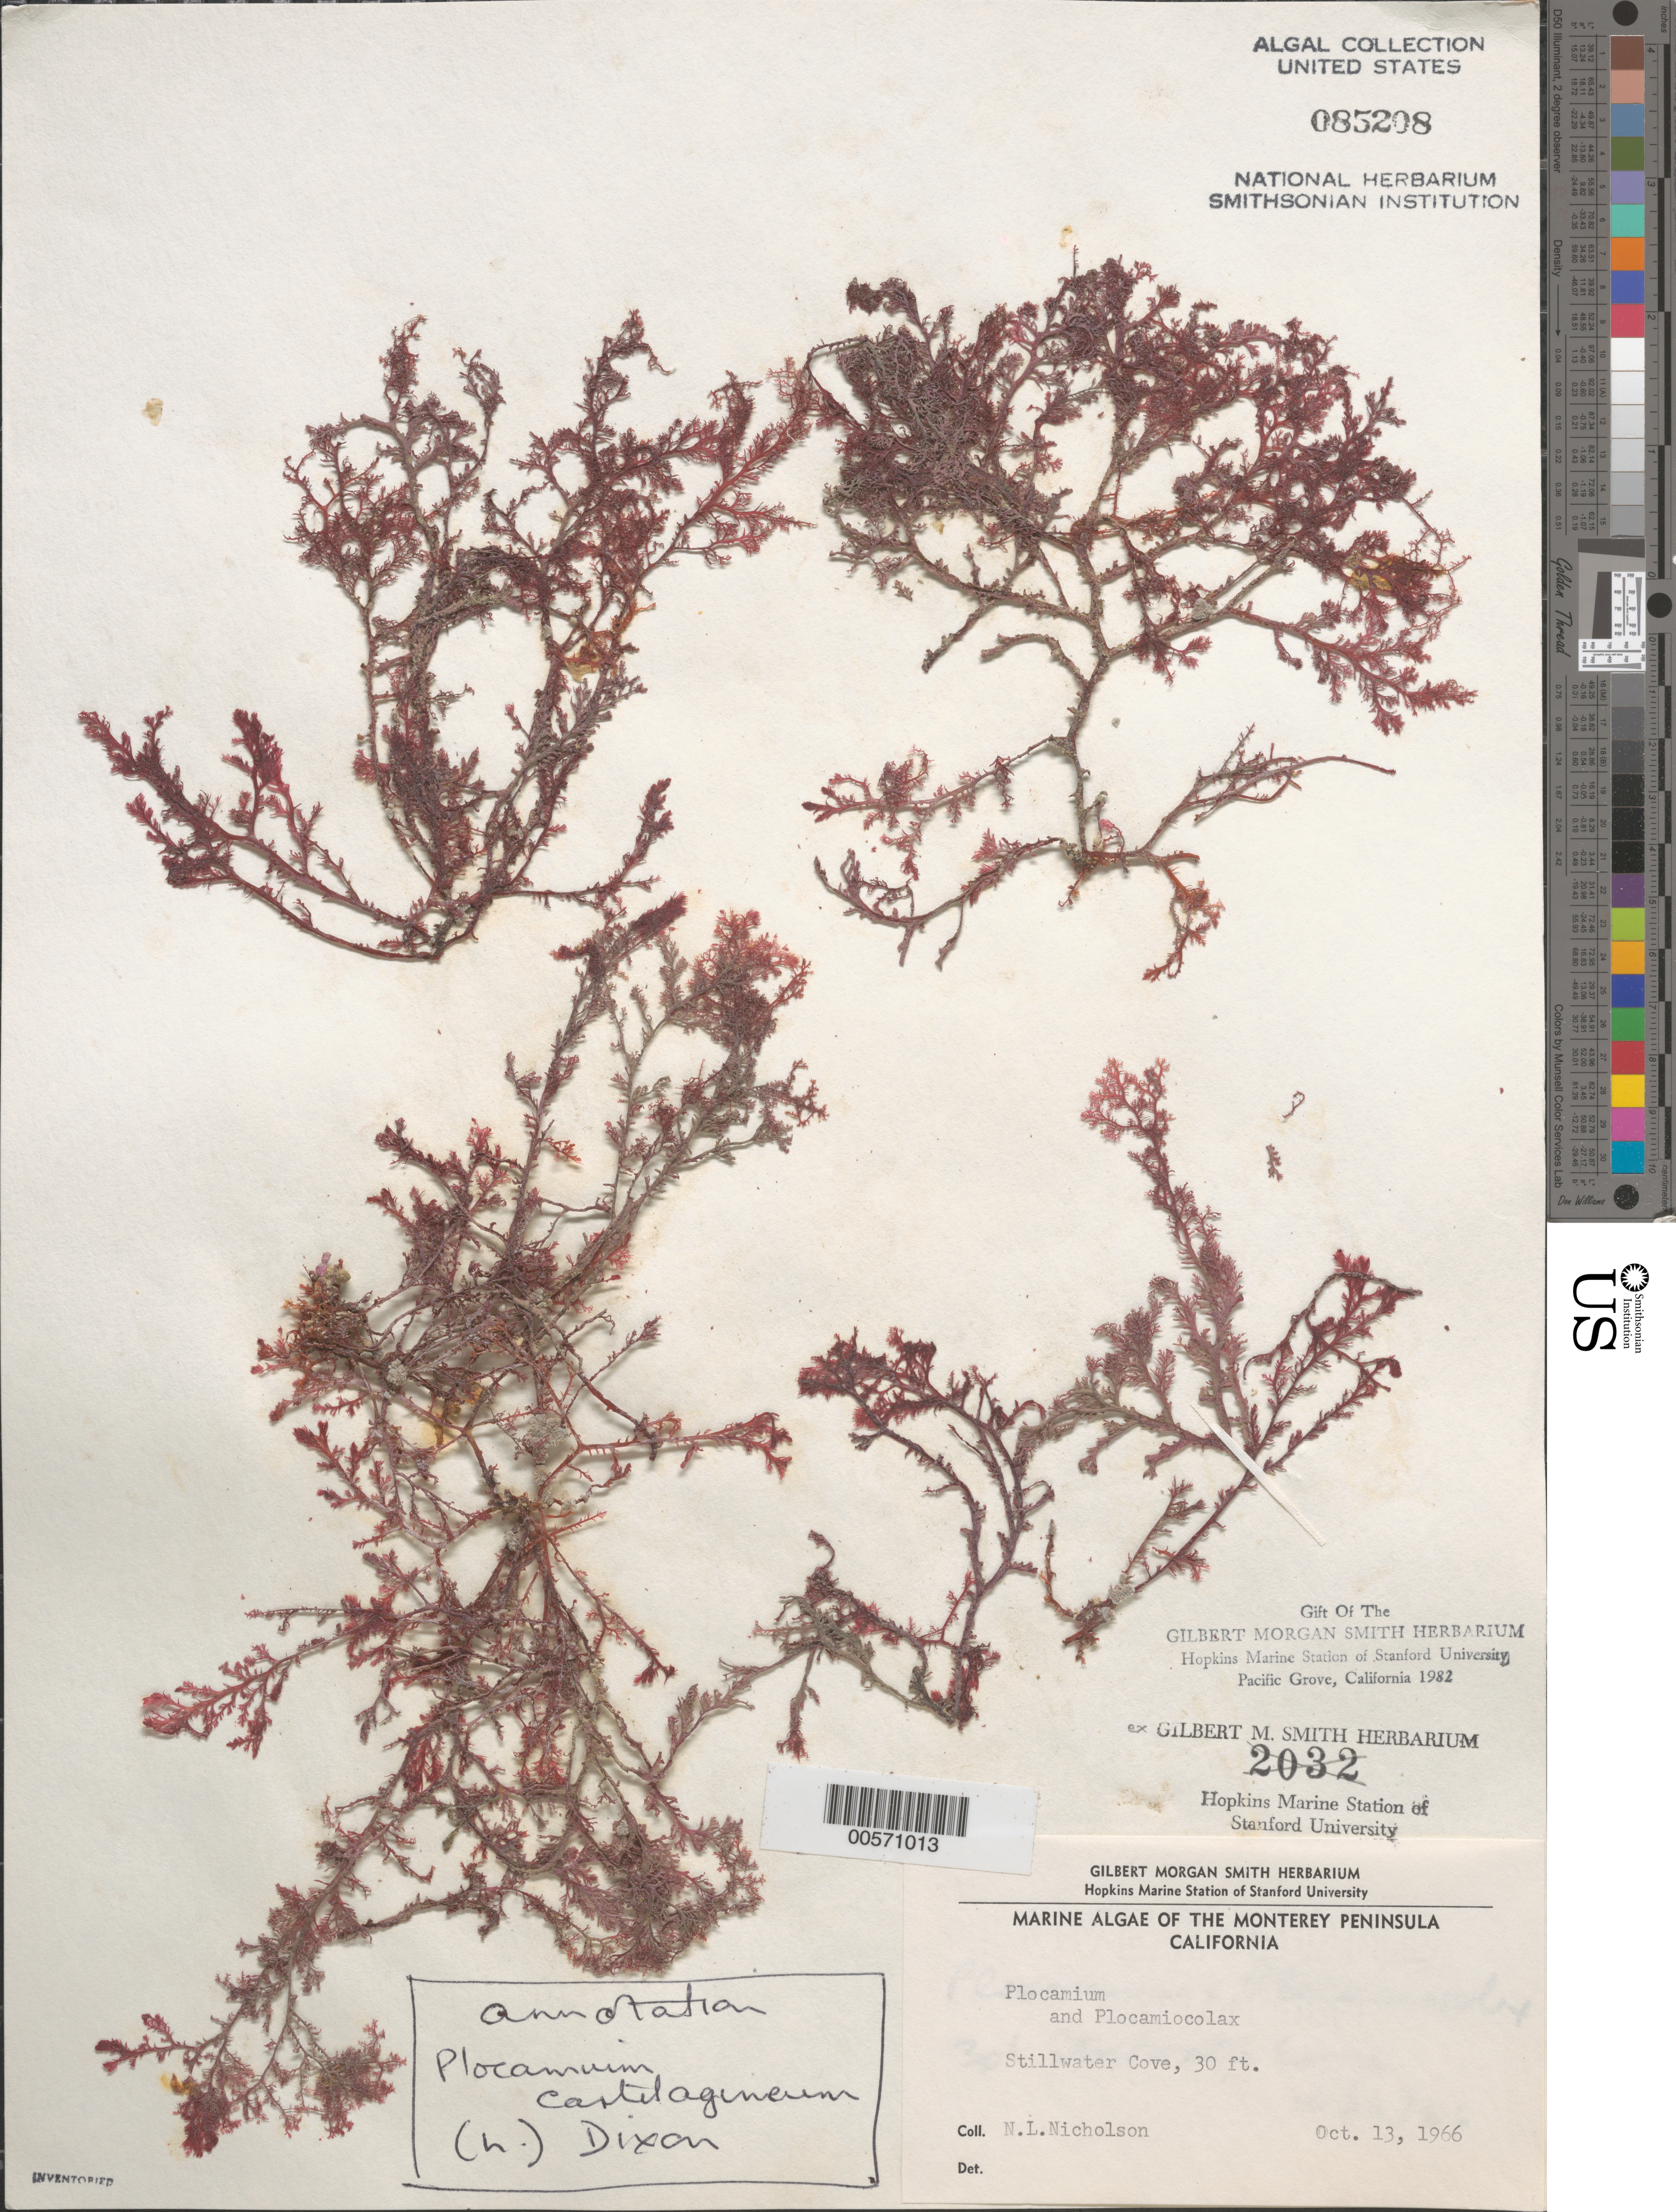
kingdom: Plantae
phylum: Rhodophyta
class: Florideophyceae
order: Plocamiales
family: Plocamiaceae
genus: Plocamium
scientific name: Plocamium cartilagineum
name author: (L.) P.S. Dixon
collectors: N. Nicholson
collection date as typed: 13 Oct 1966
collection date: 1966-10-13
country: United States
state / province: California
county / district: Monterey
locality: Stillwater Cove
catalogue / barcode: US 85208